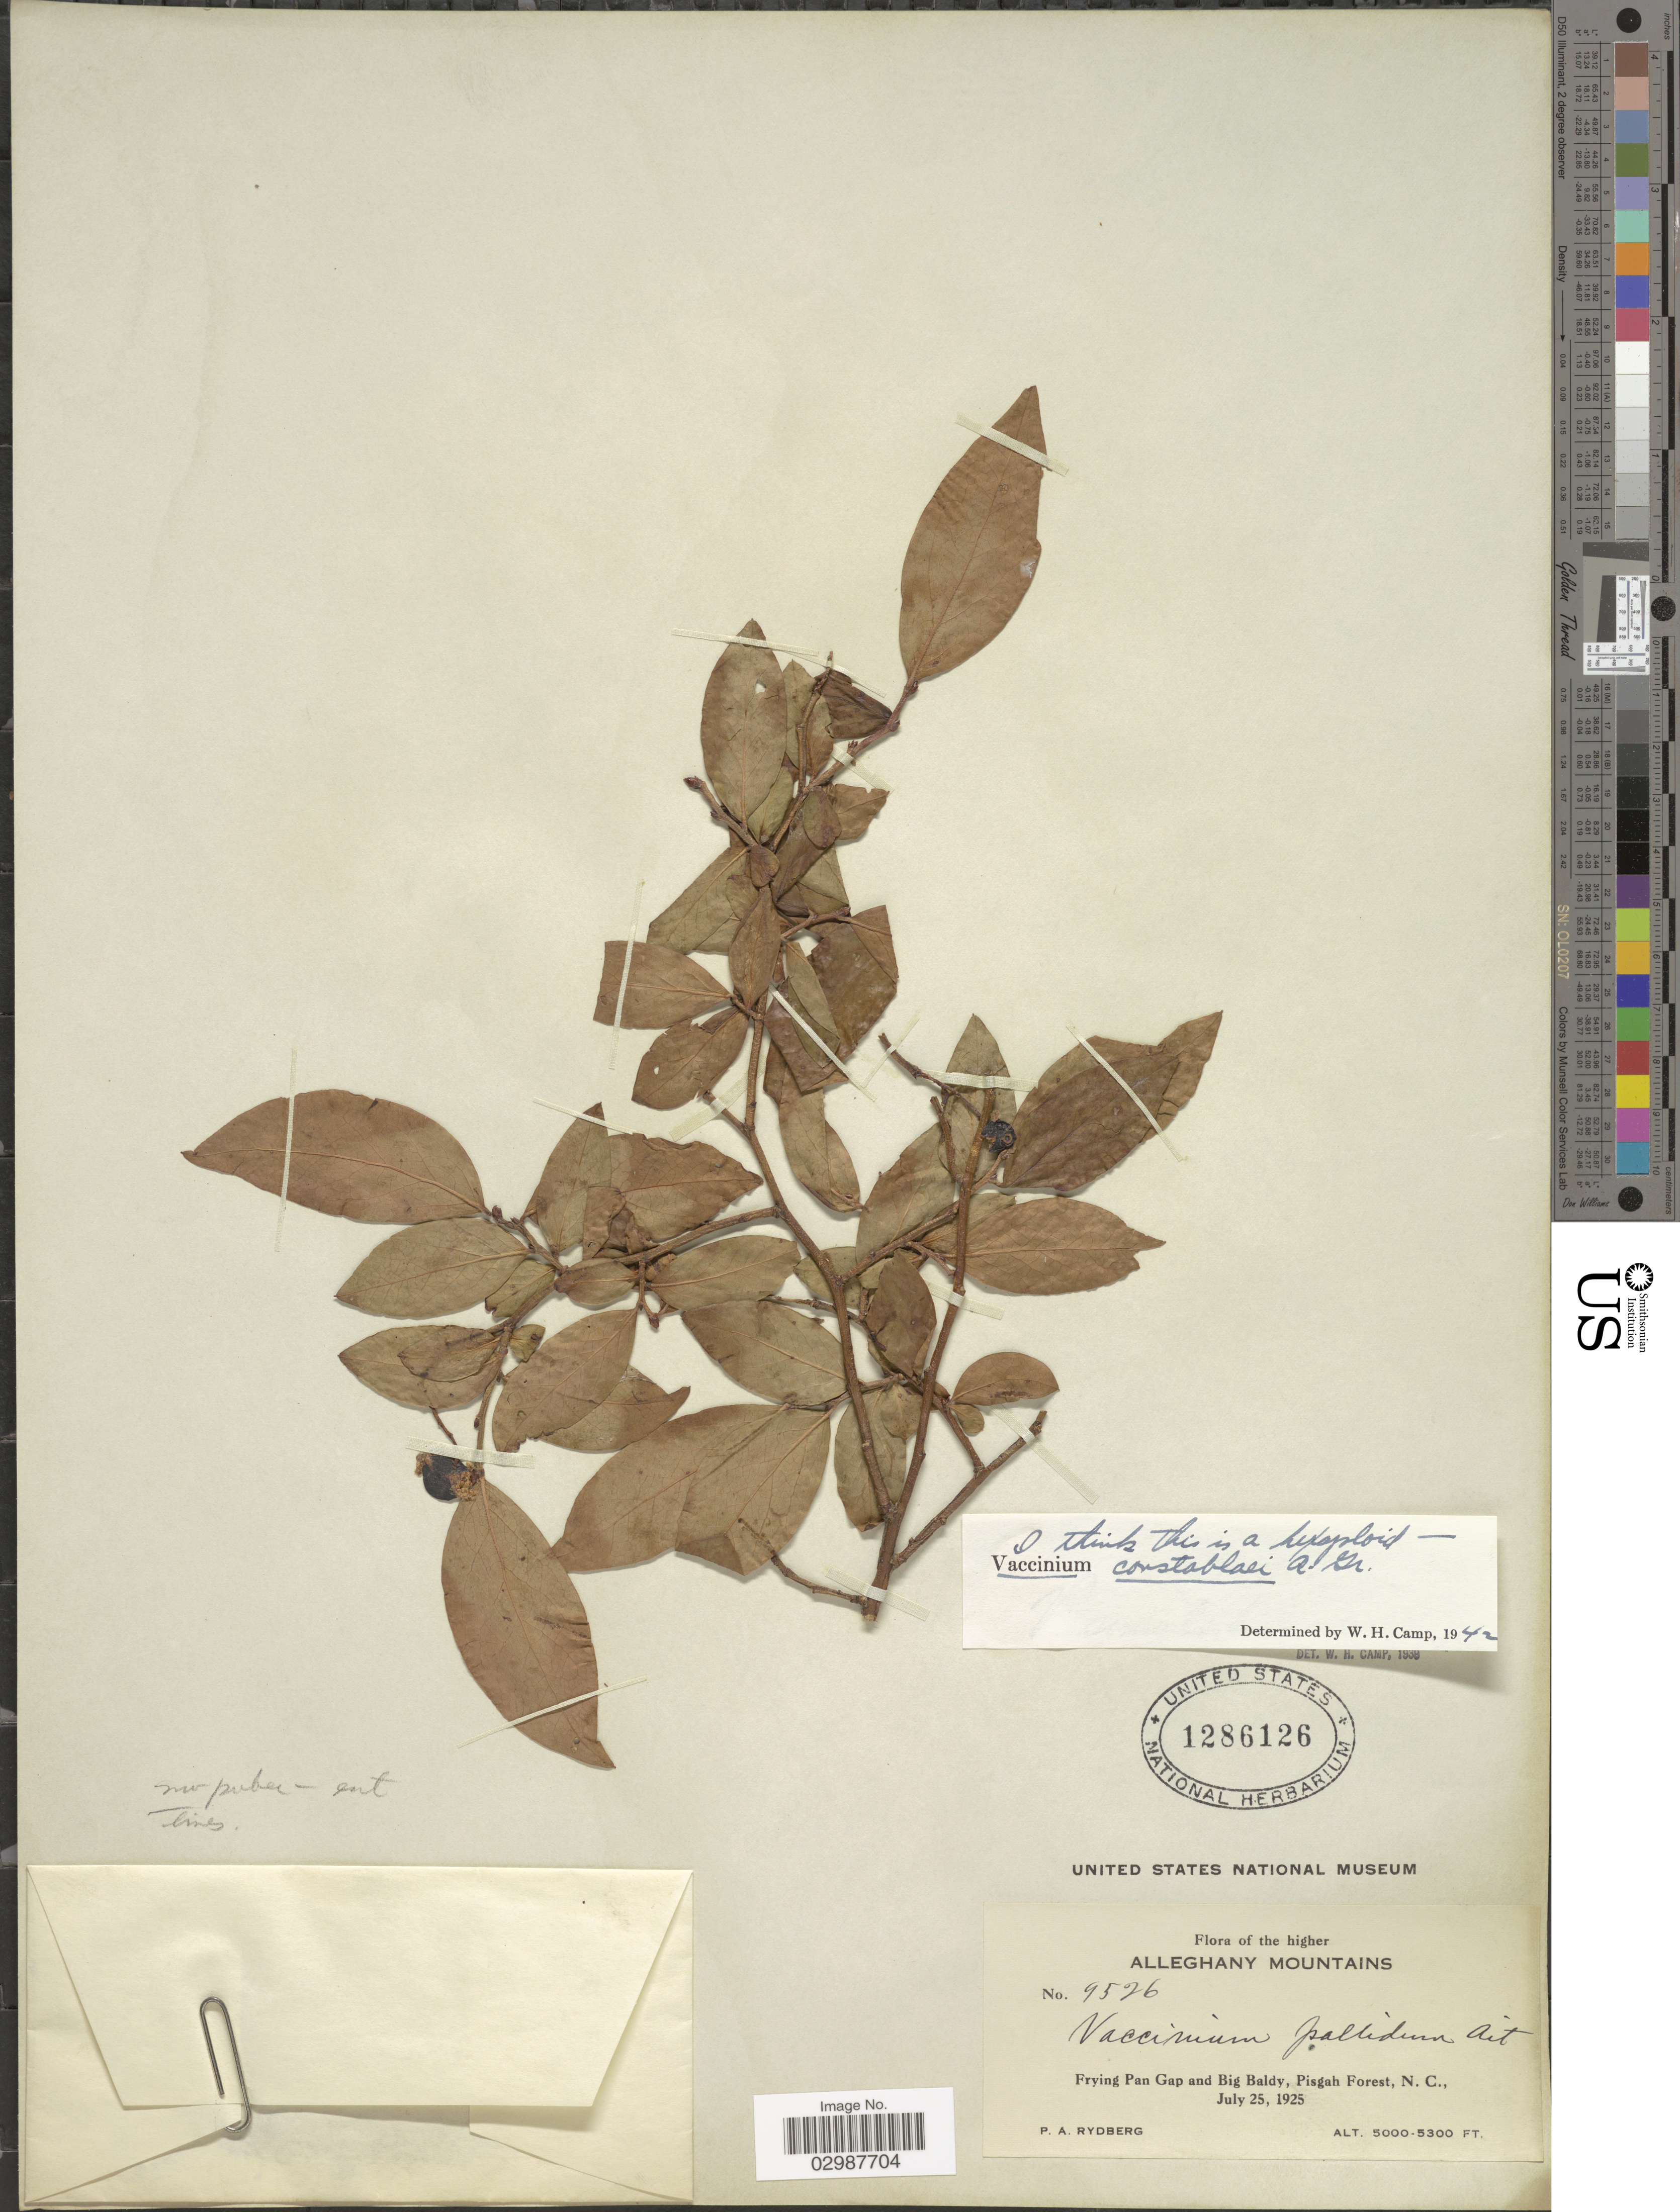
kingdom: Plantae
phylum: Tracheophyta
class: Magnoliopsida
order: Ericales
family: Ericaceae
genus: Vaccinium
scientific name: Vaccinium constablaei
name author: A. Gray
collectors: P. A. Rydberg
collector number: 9526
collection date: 1925-07-25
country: United States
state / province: North Carolina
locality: Higher Alleghany Mountains. Frying Pan Gap and Big Baldy, Pisgah Forest.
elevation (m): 1524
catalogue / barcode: US 1286126